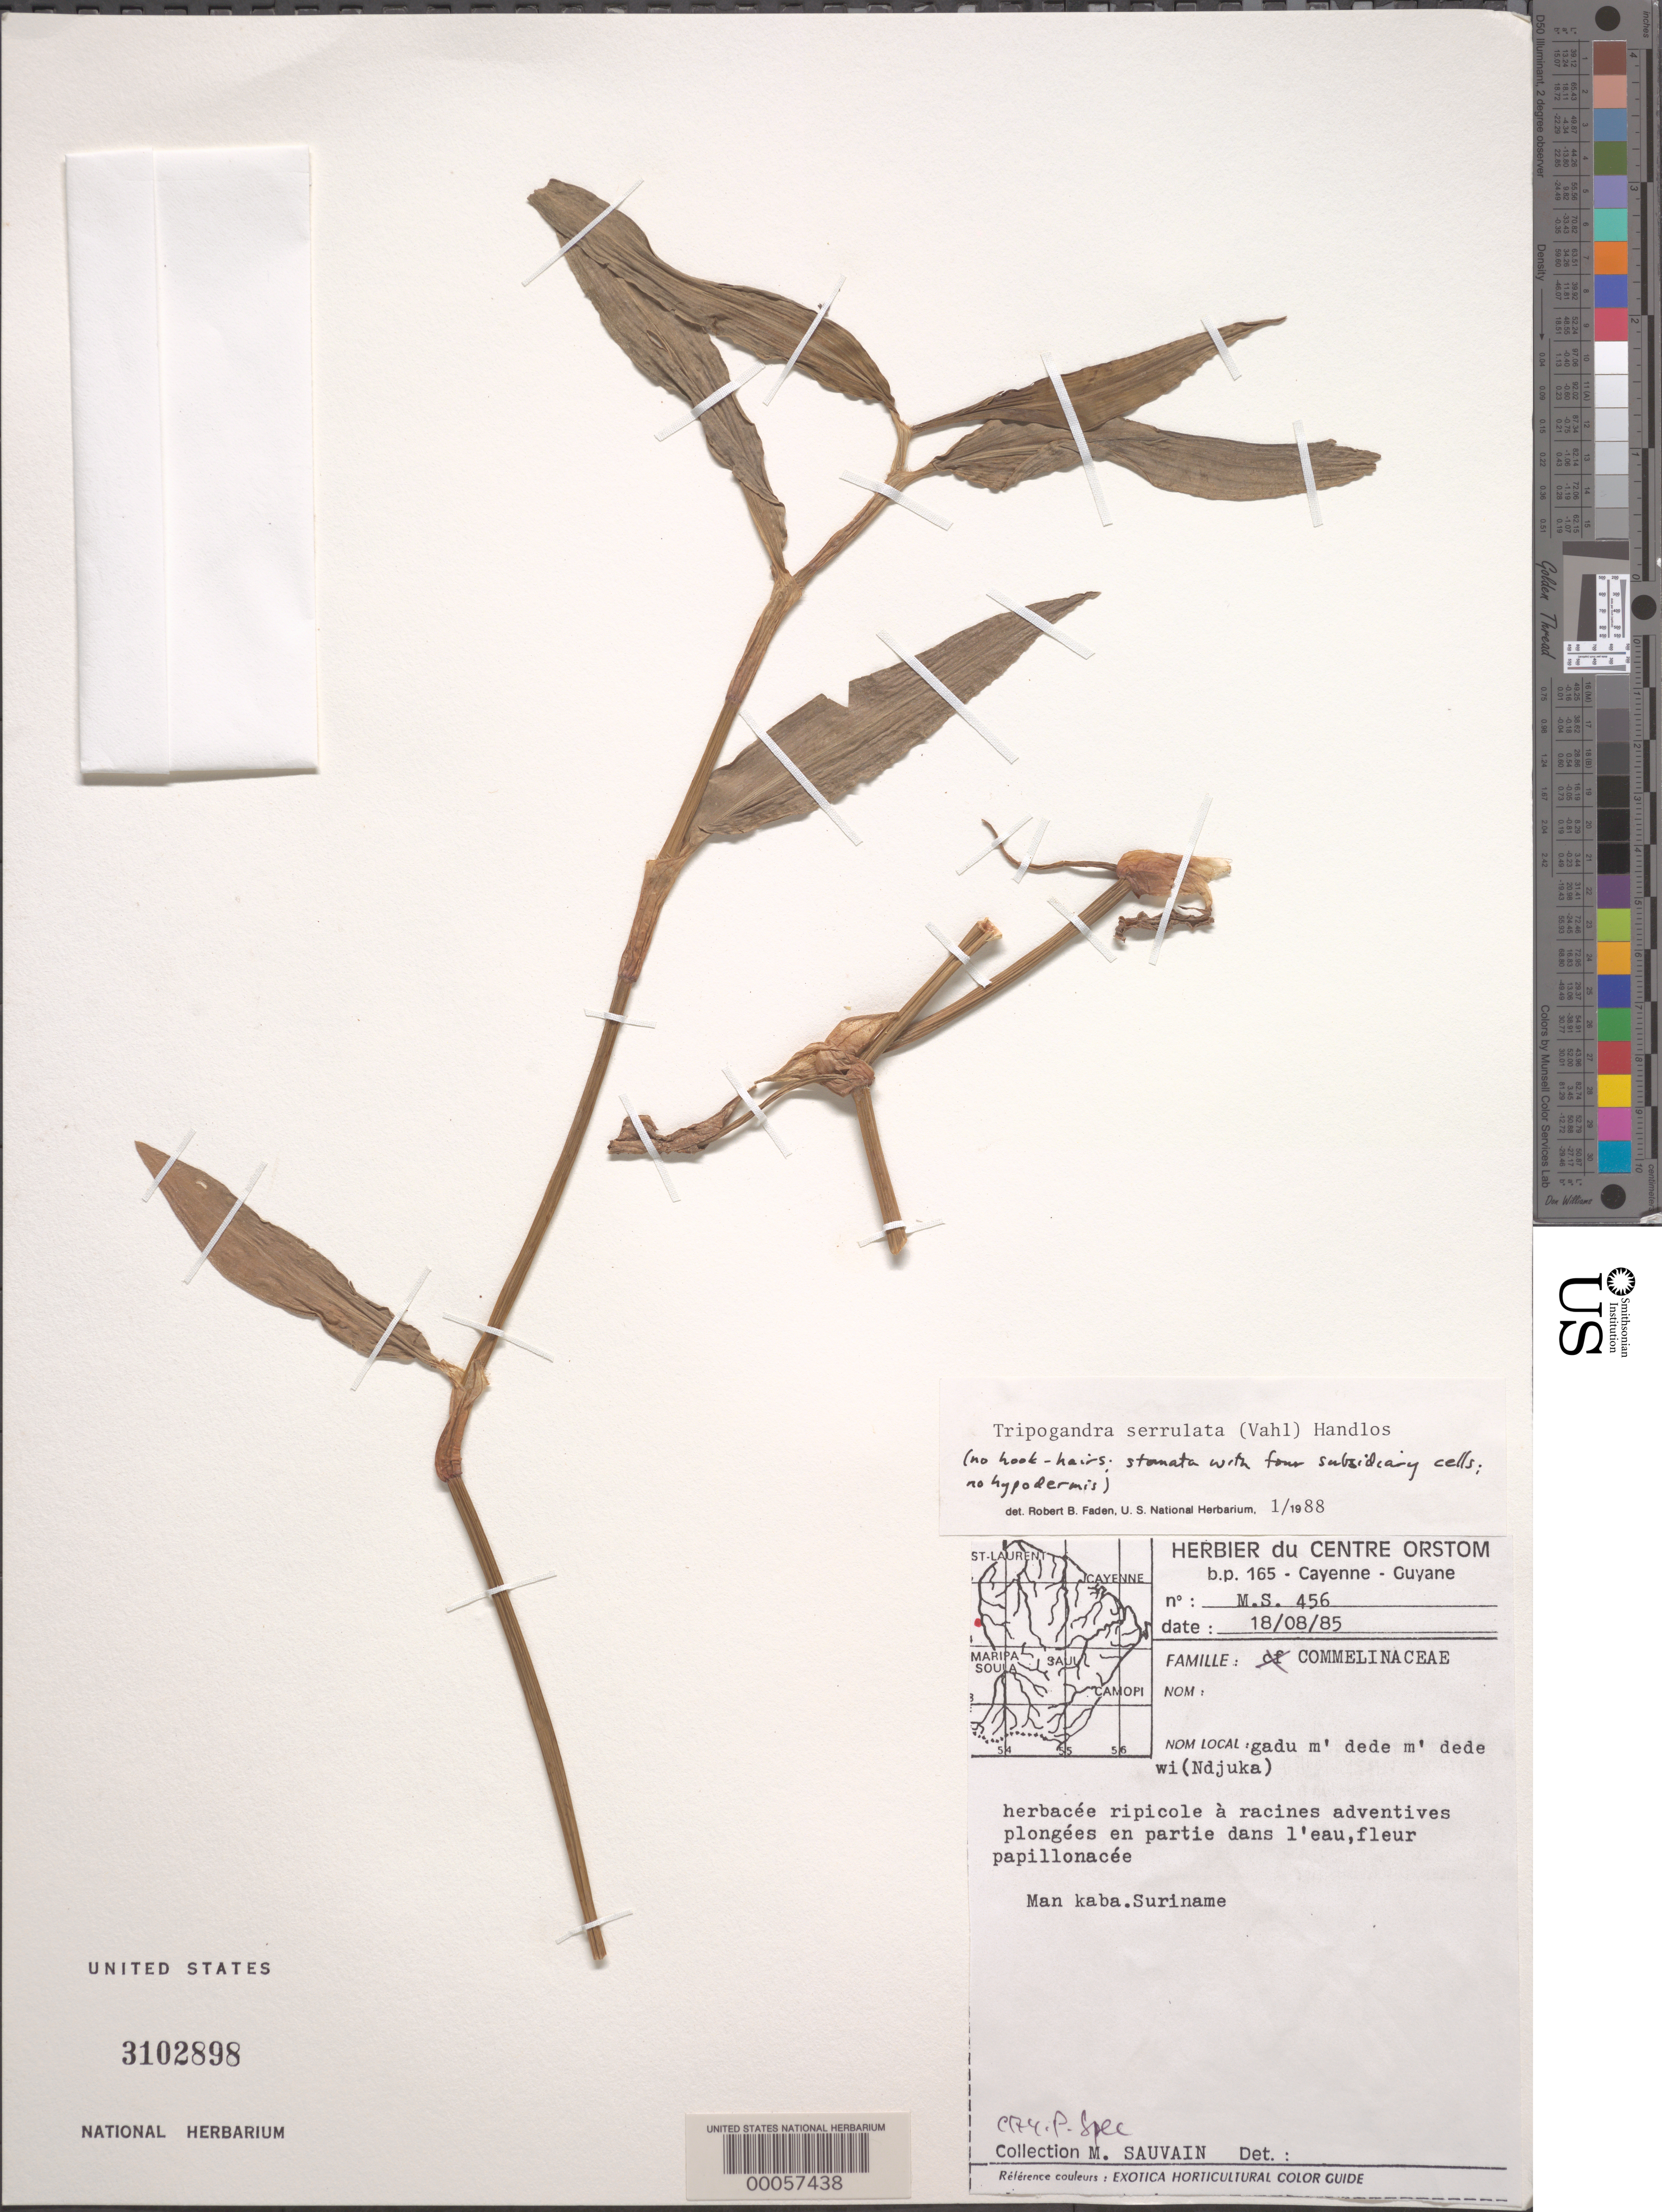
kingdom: Plantae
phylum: Tracheophyta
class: Liliopsida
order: Commelinales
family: Commelinaceae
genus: Tripogandra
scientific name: Tripogandra serrulata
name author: (Vahl) Handlos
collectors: M. Sauvain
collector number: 456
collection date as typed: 18 Aug 1985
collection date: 1985-08-18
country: Suriname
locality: Along lawa river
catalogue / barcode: US 3102898